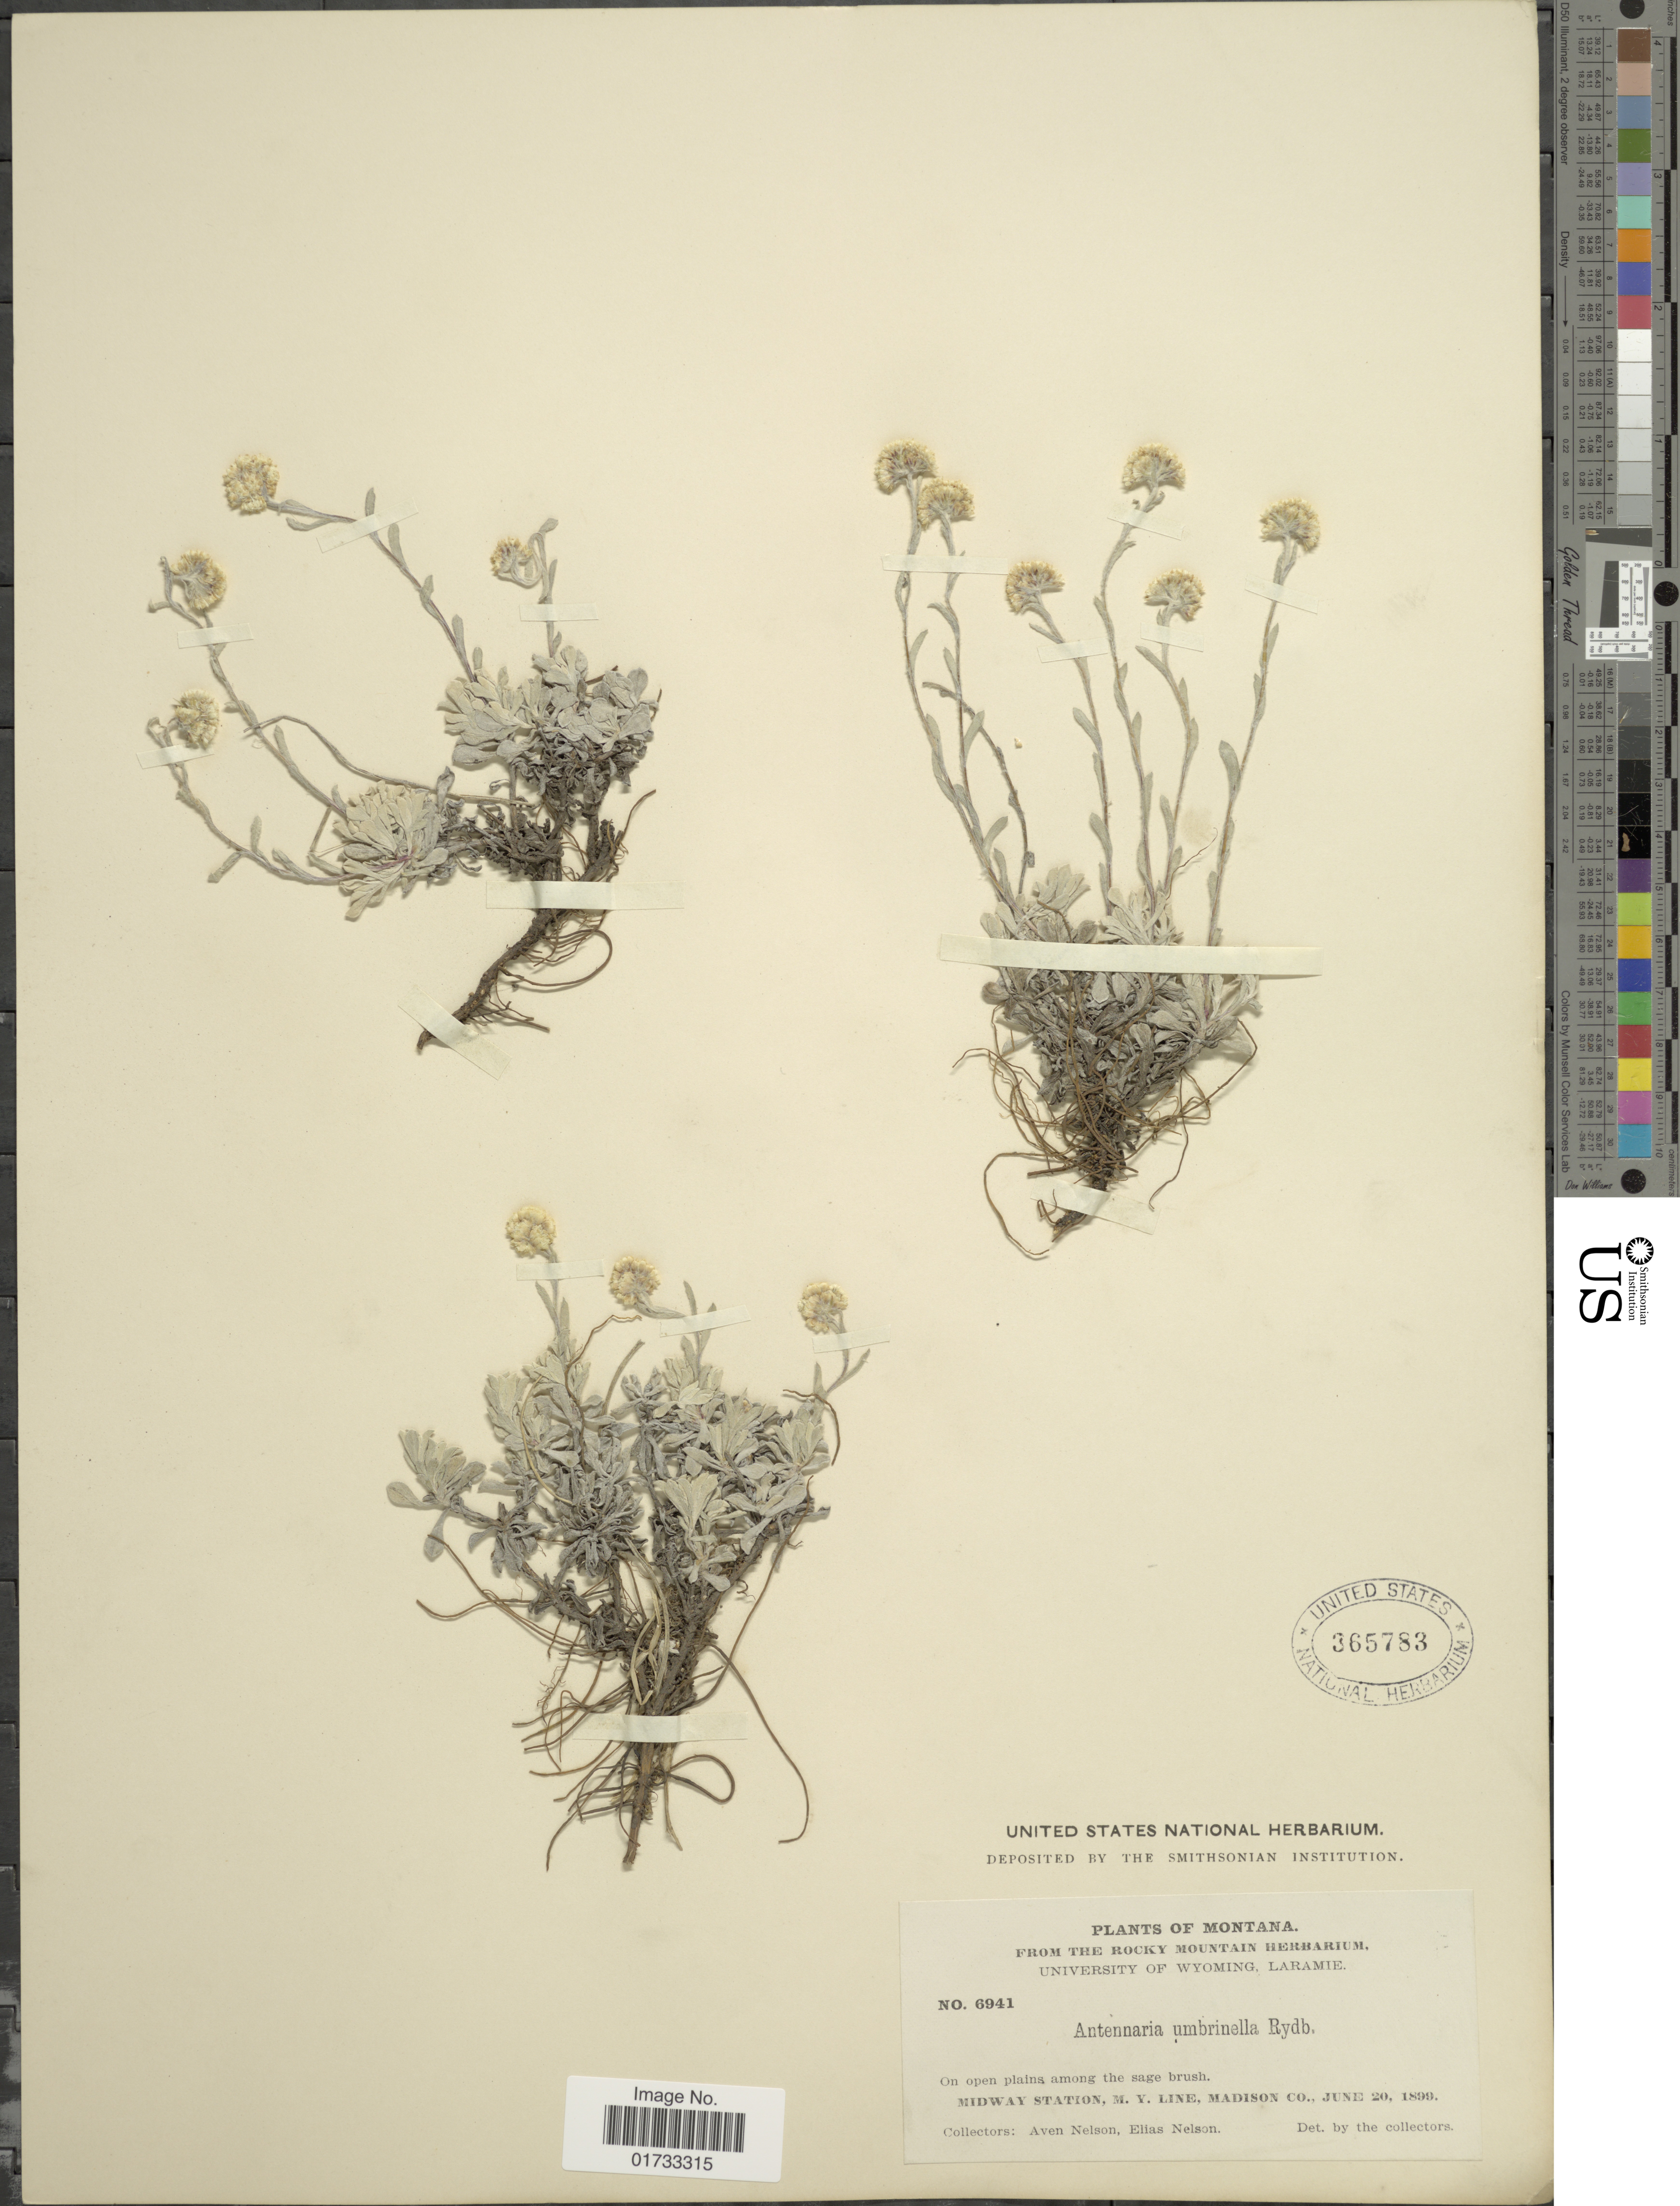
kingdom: Plantae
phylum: Tracheophyta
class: Magnoliopsida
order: Asterales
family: Asteraceae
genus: Antennaria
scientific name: Antennaria umbrinella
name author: Rydb.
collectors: A. Nelson & E. Nelson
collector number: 6941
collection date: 1899-06-20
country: United States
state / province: Montana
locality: On open plains among the sage brush, Midway Station, M.Y. Line, Madison Co.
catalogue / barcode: US 365783